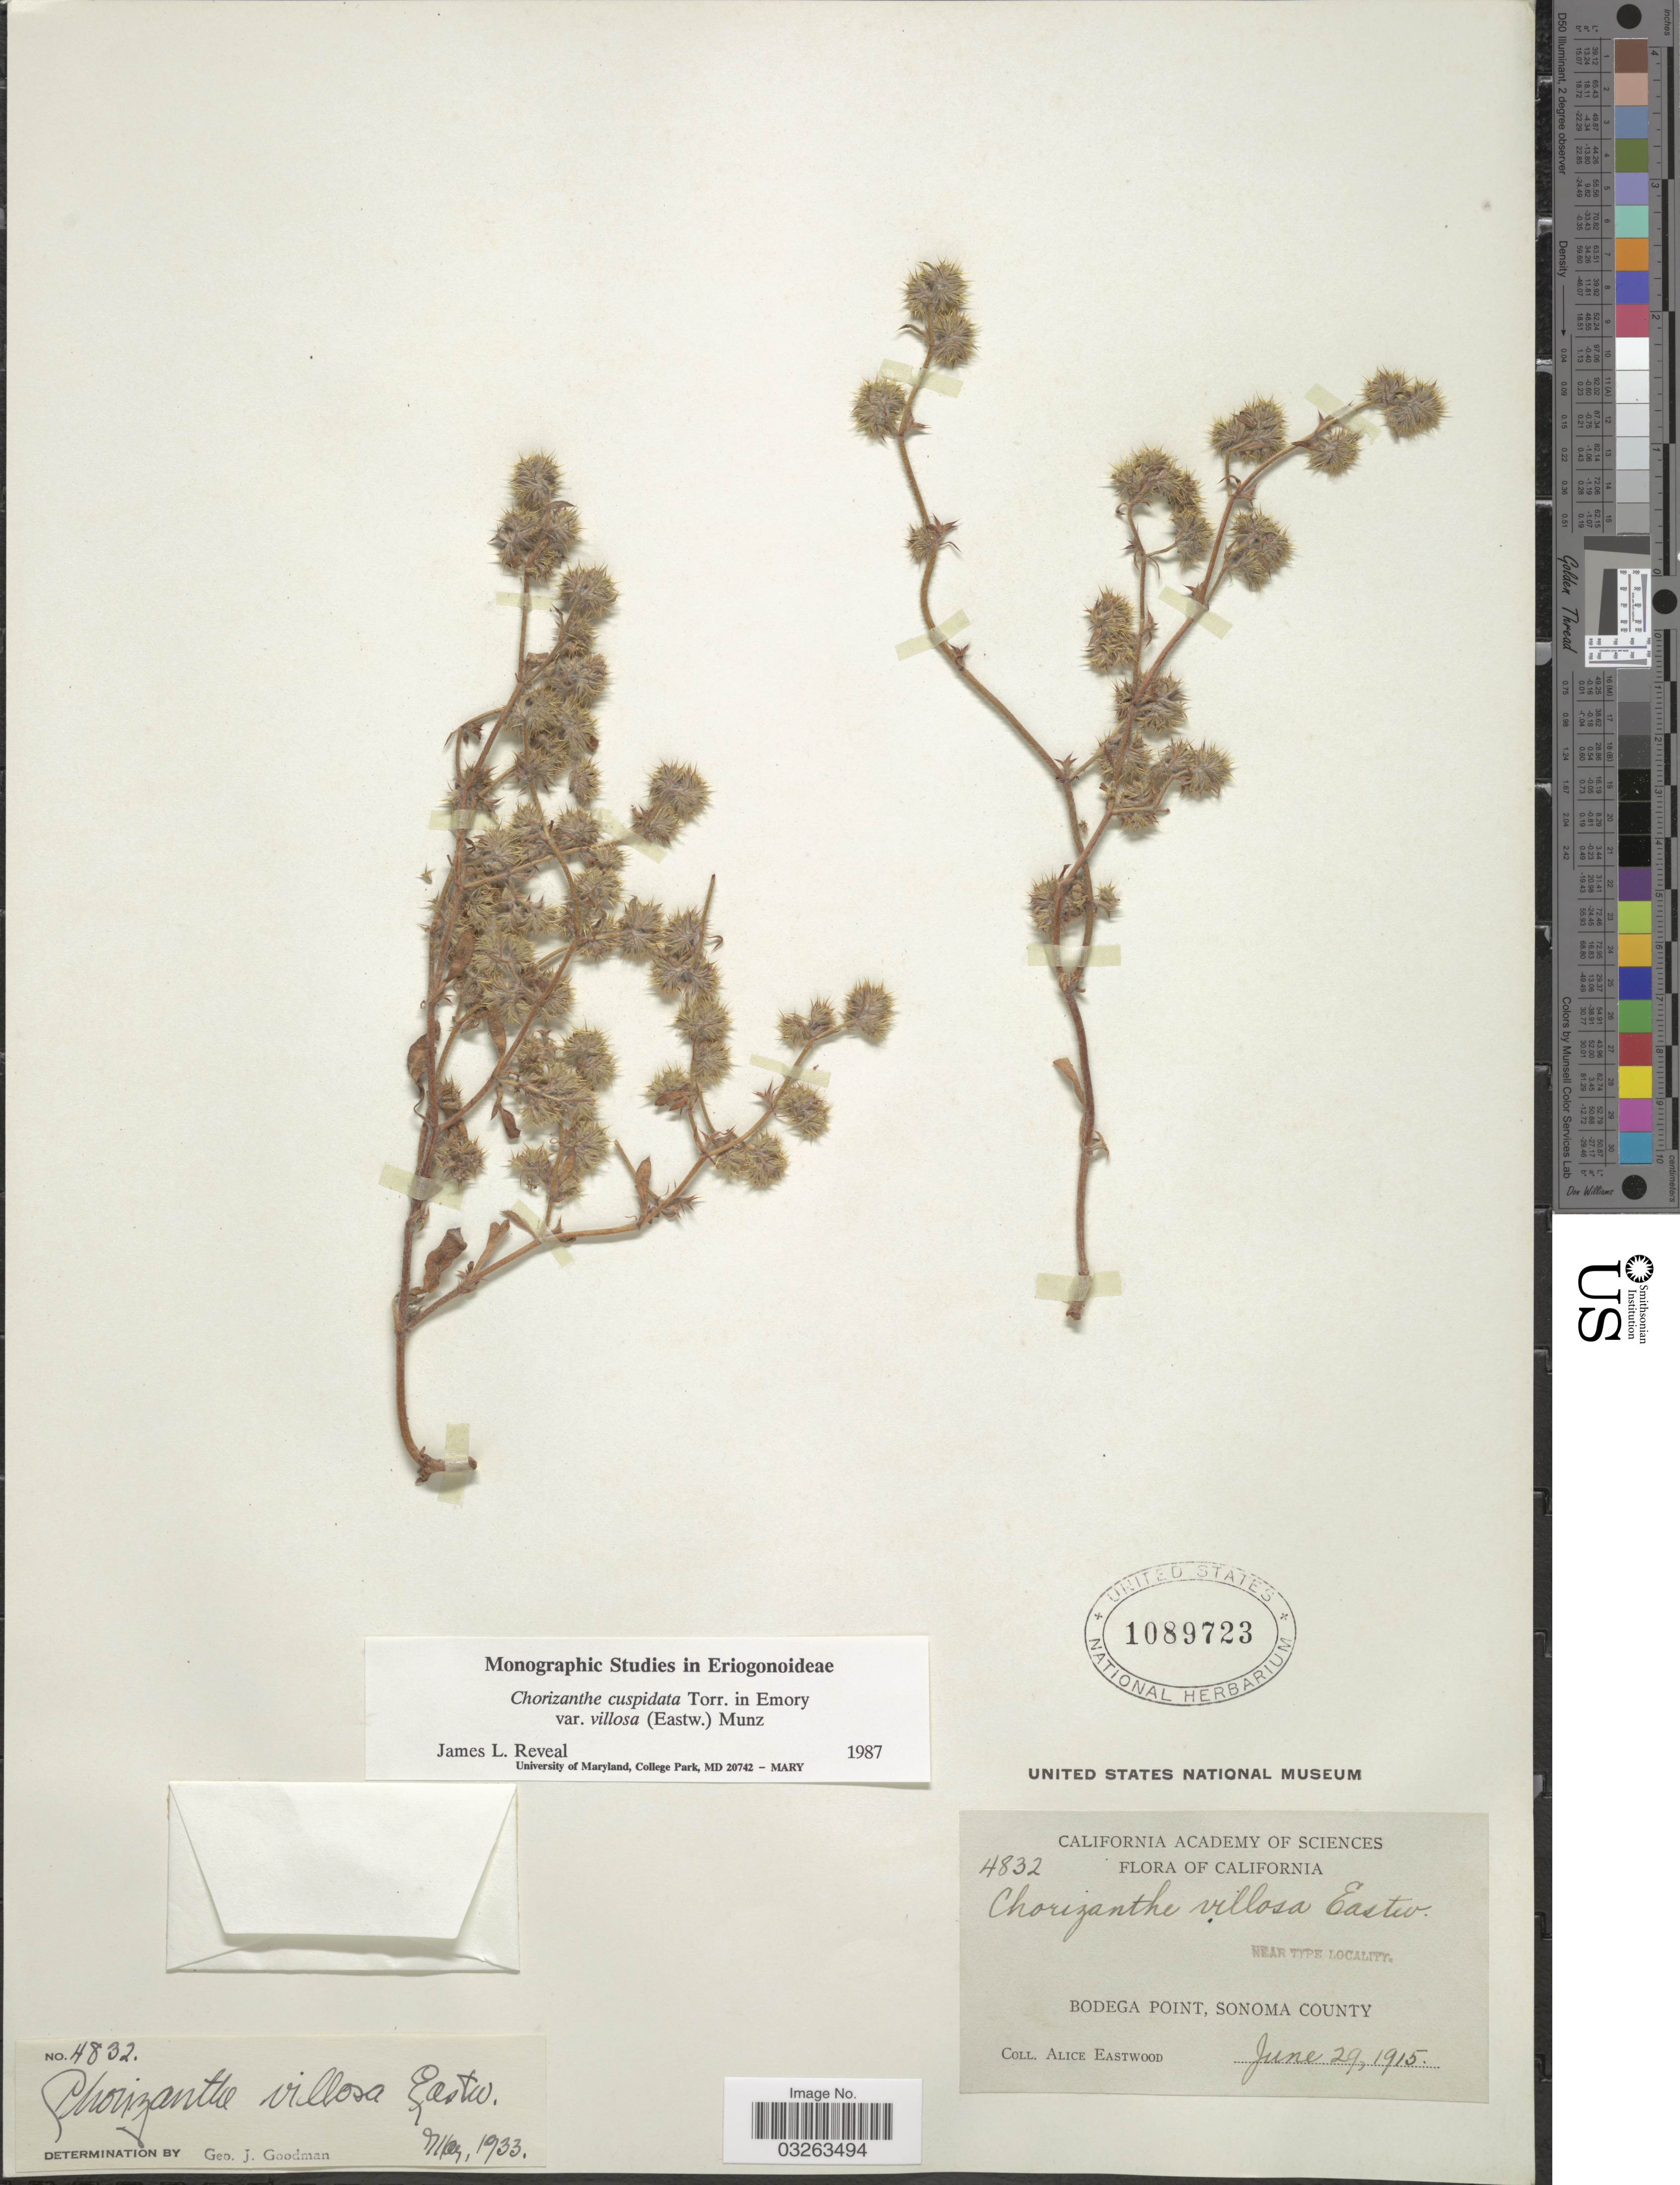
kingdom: Plantae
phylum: Tracheophyta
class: Magnoliopsida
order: Caryophyllales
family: Polygonaceae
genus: Chorizanthe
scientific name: Chorizanthe villosa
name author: Eastw.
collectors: A. Eastwood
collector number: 4832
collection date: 1915-06-29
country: United States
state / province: California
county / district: Sonoma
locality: Bodega Point, Sonoma County.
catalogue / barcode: US 1089723